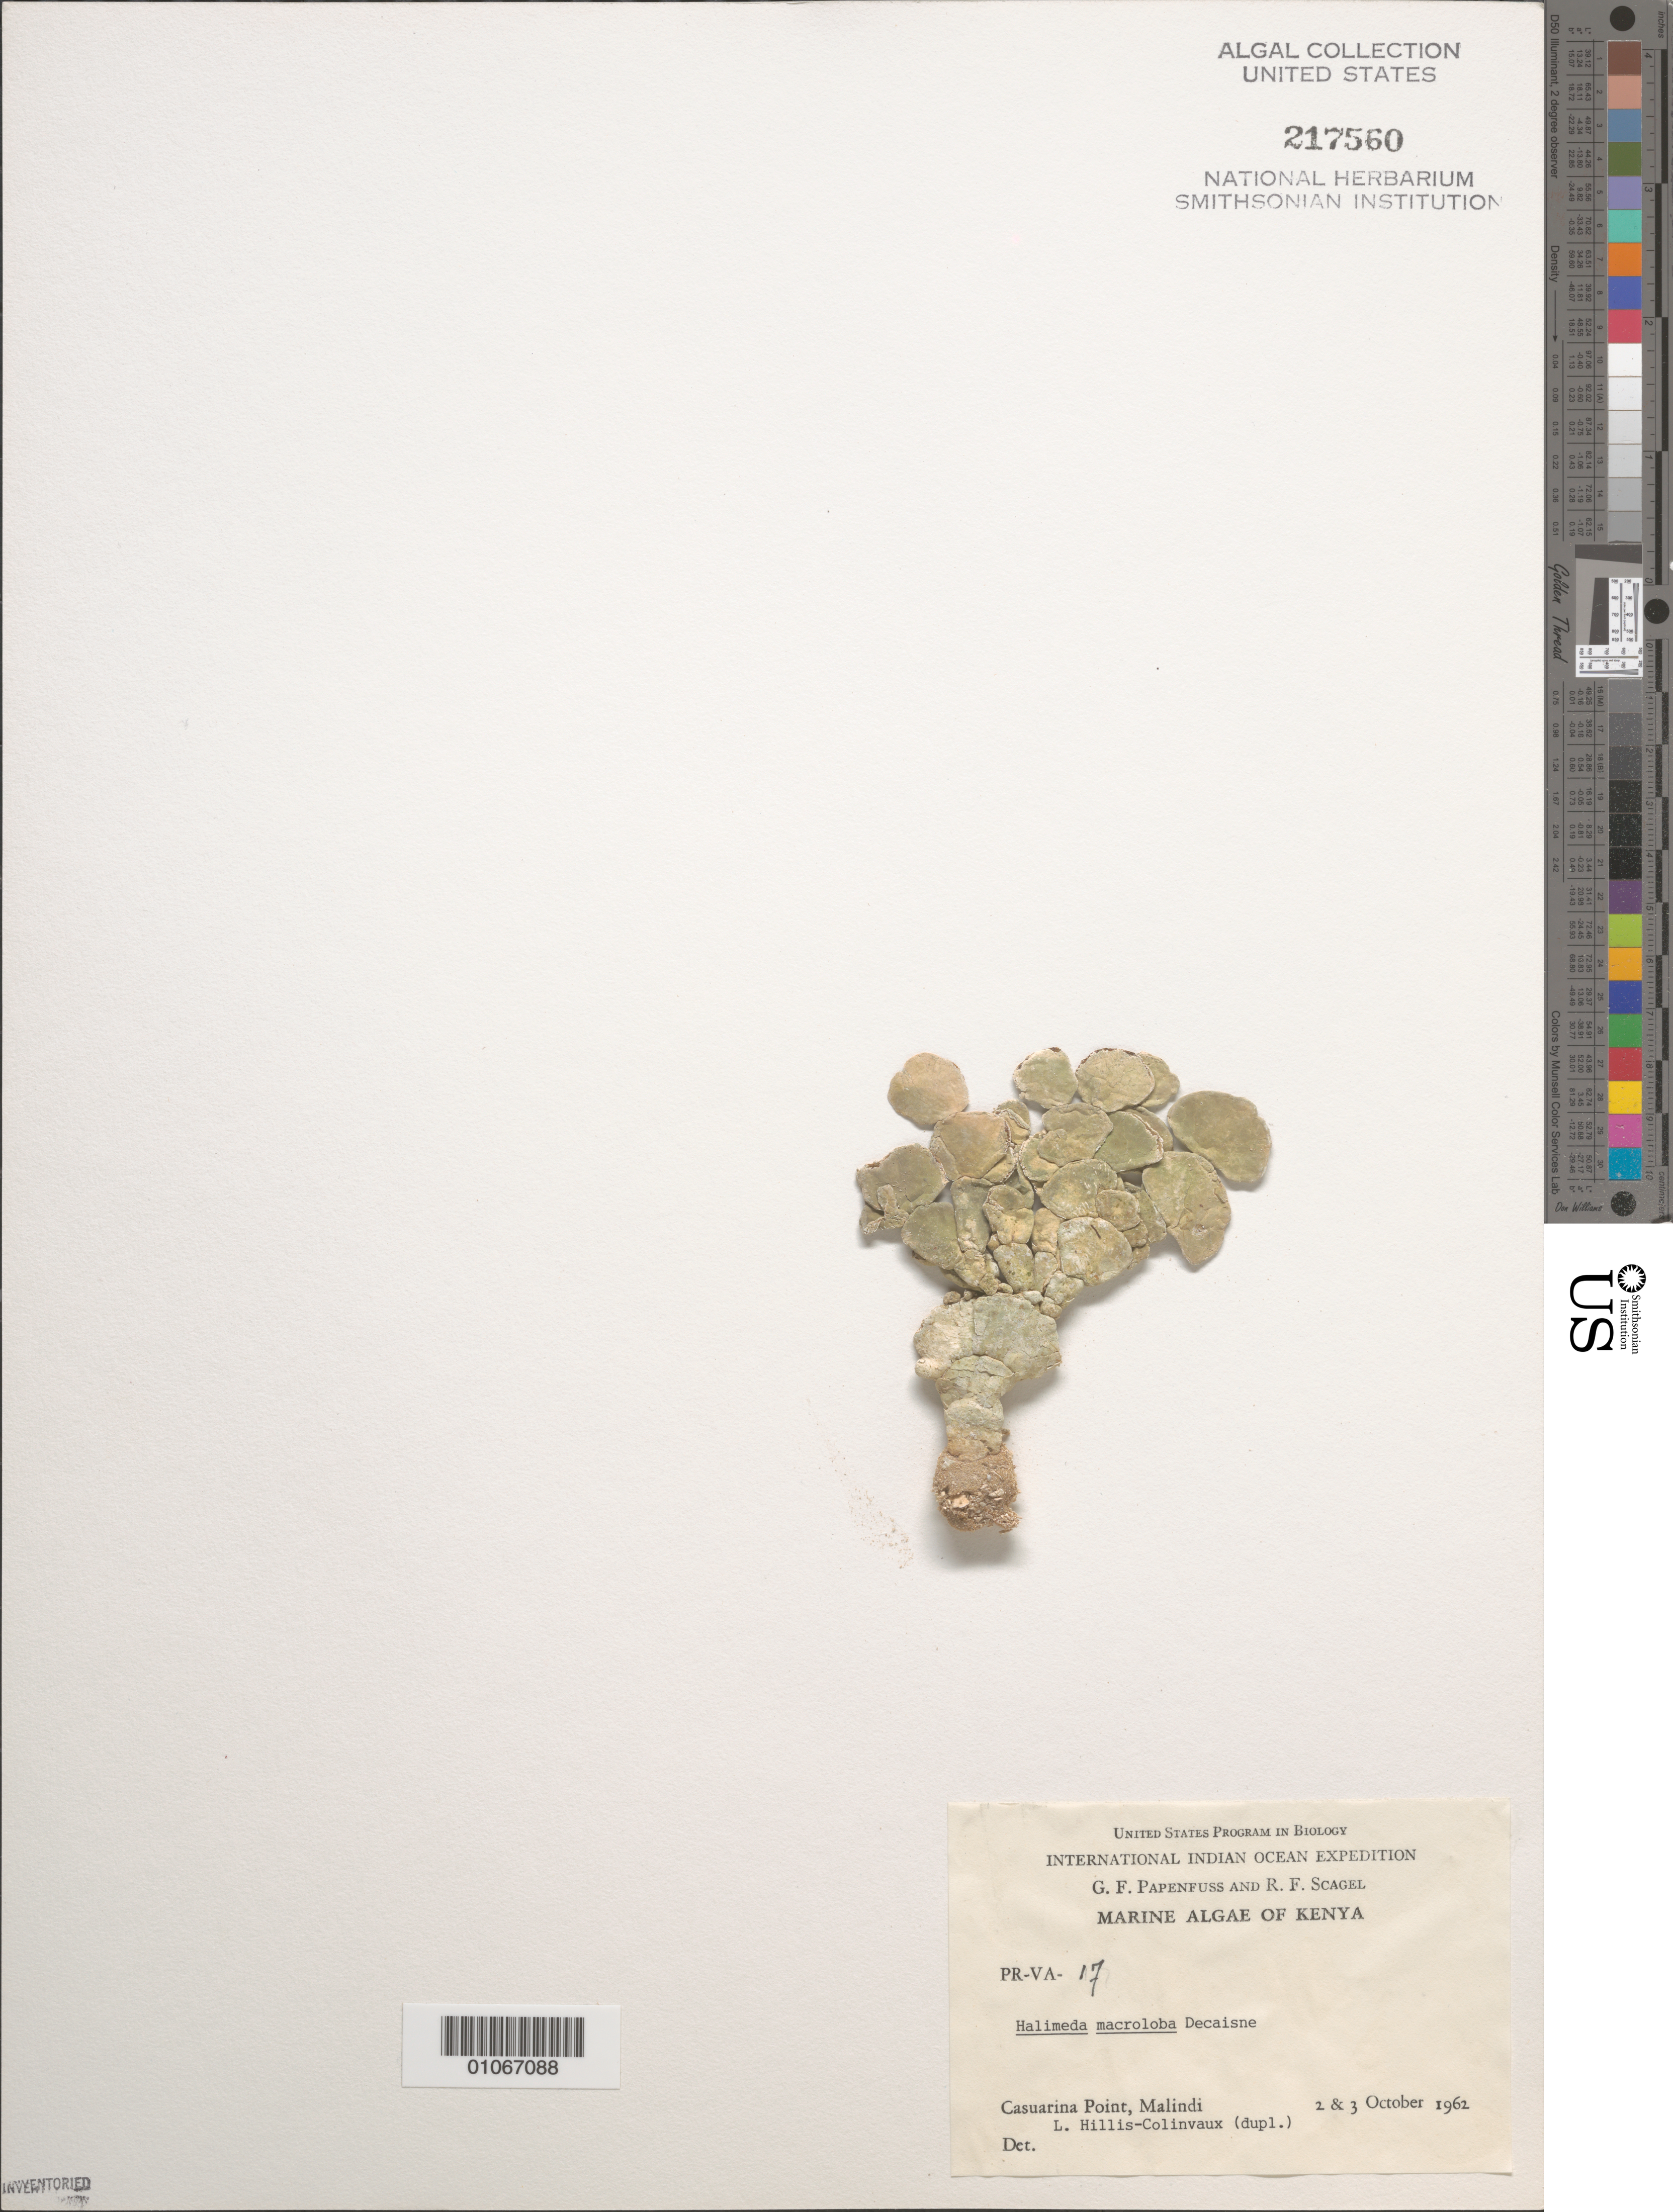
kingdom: Plantae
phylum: Chlorophyta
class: Ulvophyceae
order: Bryopsidales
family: Halimedaceae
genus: Halimeda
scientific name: Halimeda macroloba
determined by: Hillis-Colinvaux, L.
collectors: G. Papenfuss & R. F. Scagel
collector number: PR-VA-17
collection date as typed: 02 Oct 1962 and 03 Oct 1962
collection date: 1962-10-02,1962-10-03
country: Kenya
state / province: Kilifi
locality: Casuarina Point, Malindi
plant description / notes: International Indian Ocean Expedition, 1962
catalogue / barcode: US 217560